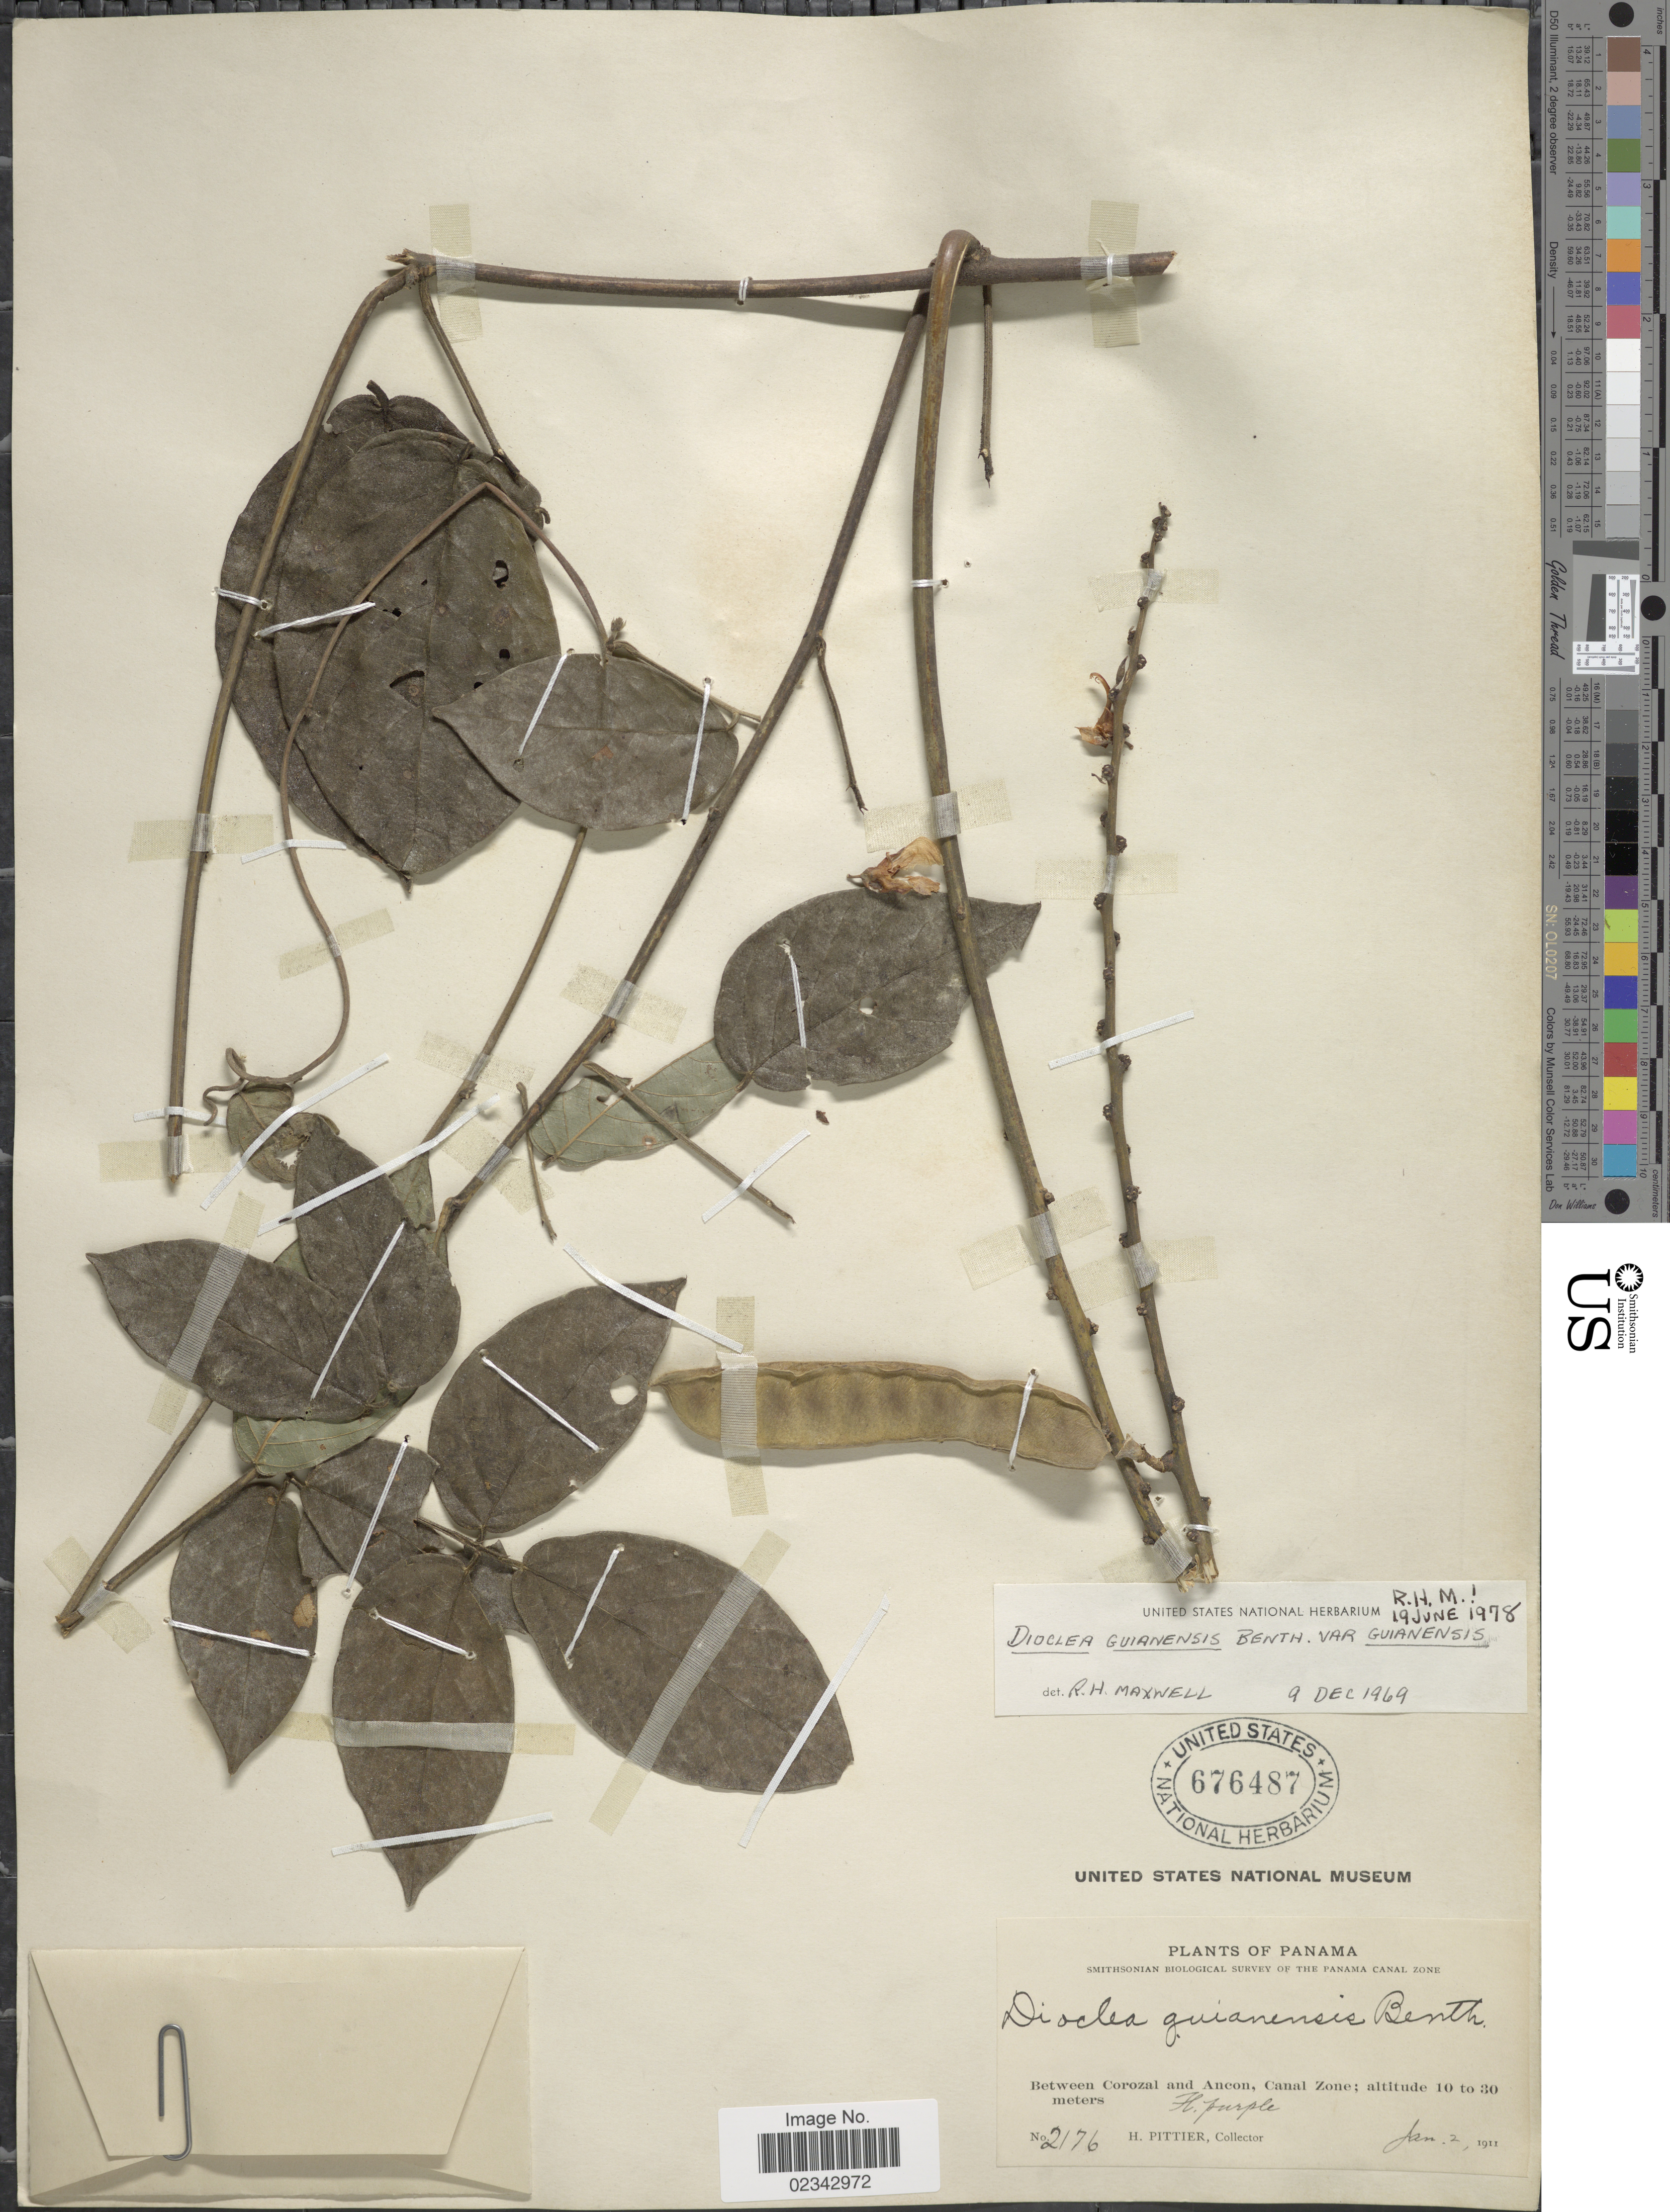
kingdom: Plantae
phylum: Tracheophyta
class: Magnoliopsida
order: Fabales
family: Fabaceae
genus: Dioclea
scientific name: Dioclea guianensis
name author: Benth.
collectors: H. F. Pittier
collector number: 2176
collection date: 1911-01-02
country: Panama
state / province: Colón / Panamá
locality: Between Corozal and Ancon, Canal Zone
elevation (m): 10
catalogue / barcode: US 676487